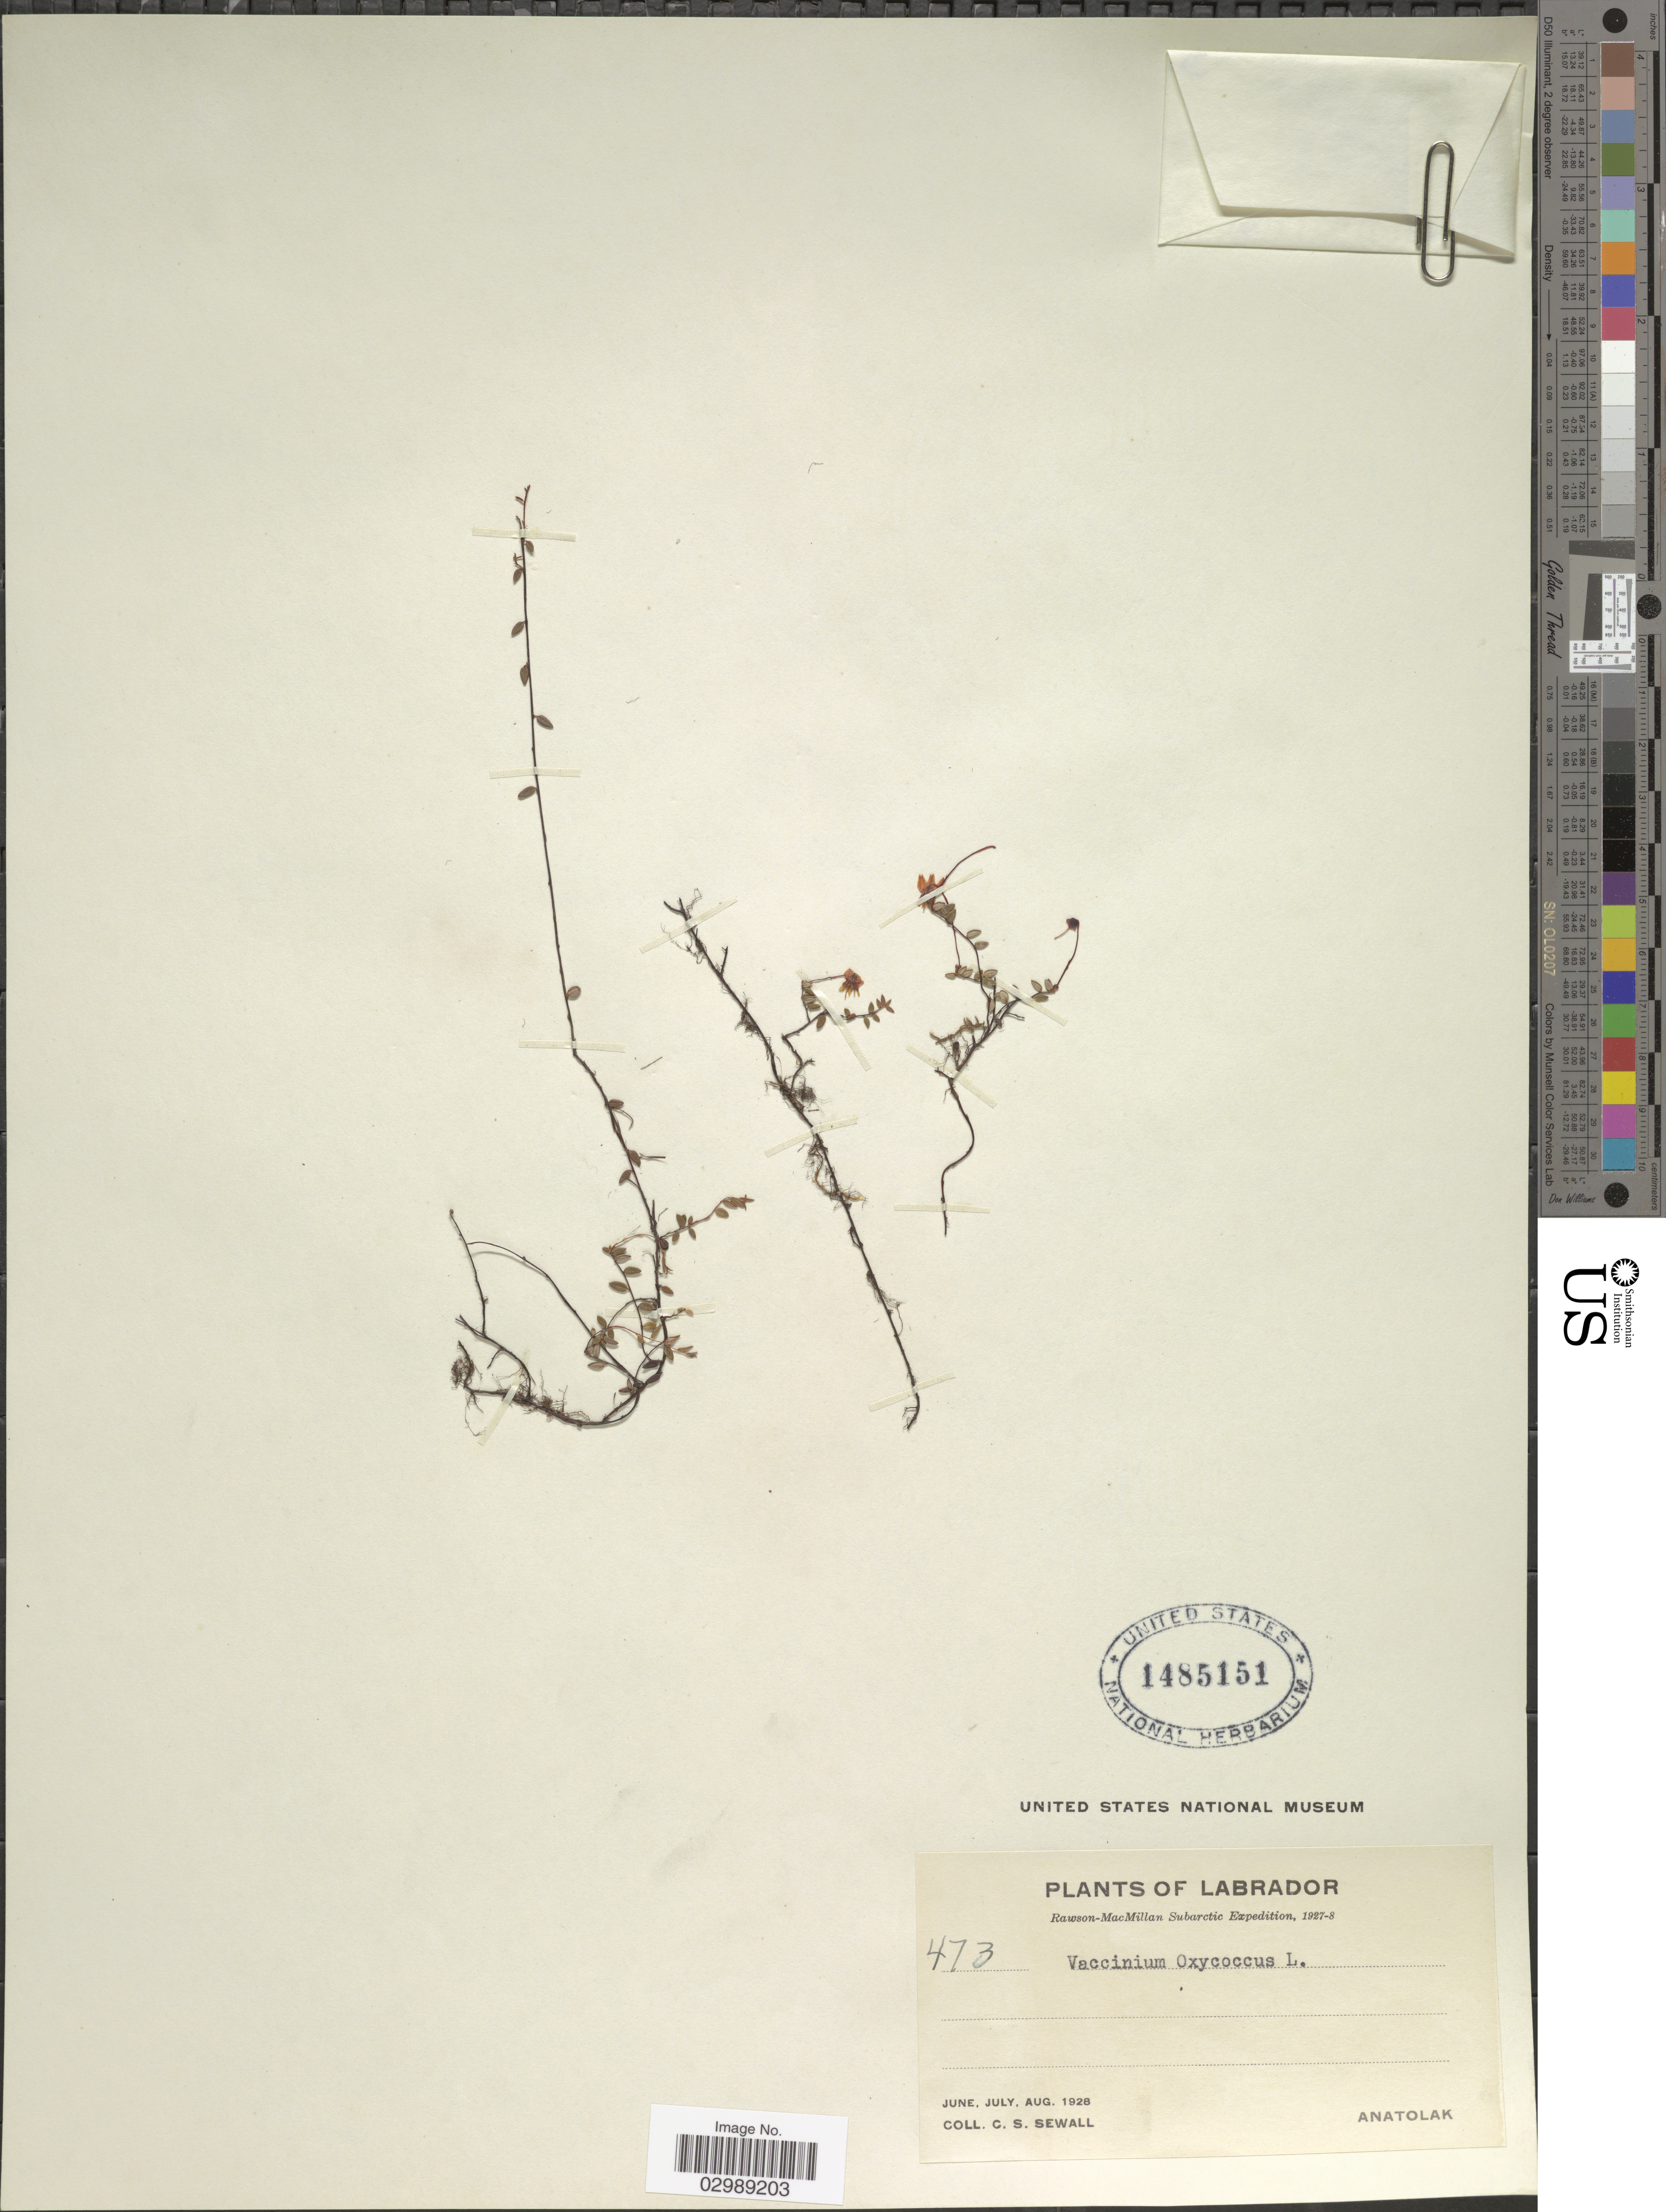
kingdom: Plantae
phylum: Tracheophyta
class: Magnoliopsida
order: Ericales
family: Ericaceae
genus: Vaccinium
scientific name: Vaccinium oxycoccos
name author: L.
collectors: C. Sewall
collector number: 473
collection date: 1927/1928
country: Canada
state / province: Newfoundland and Labrador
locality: Labrador. Anatolak.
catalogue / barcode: US 1485151